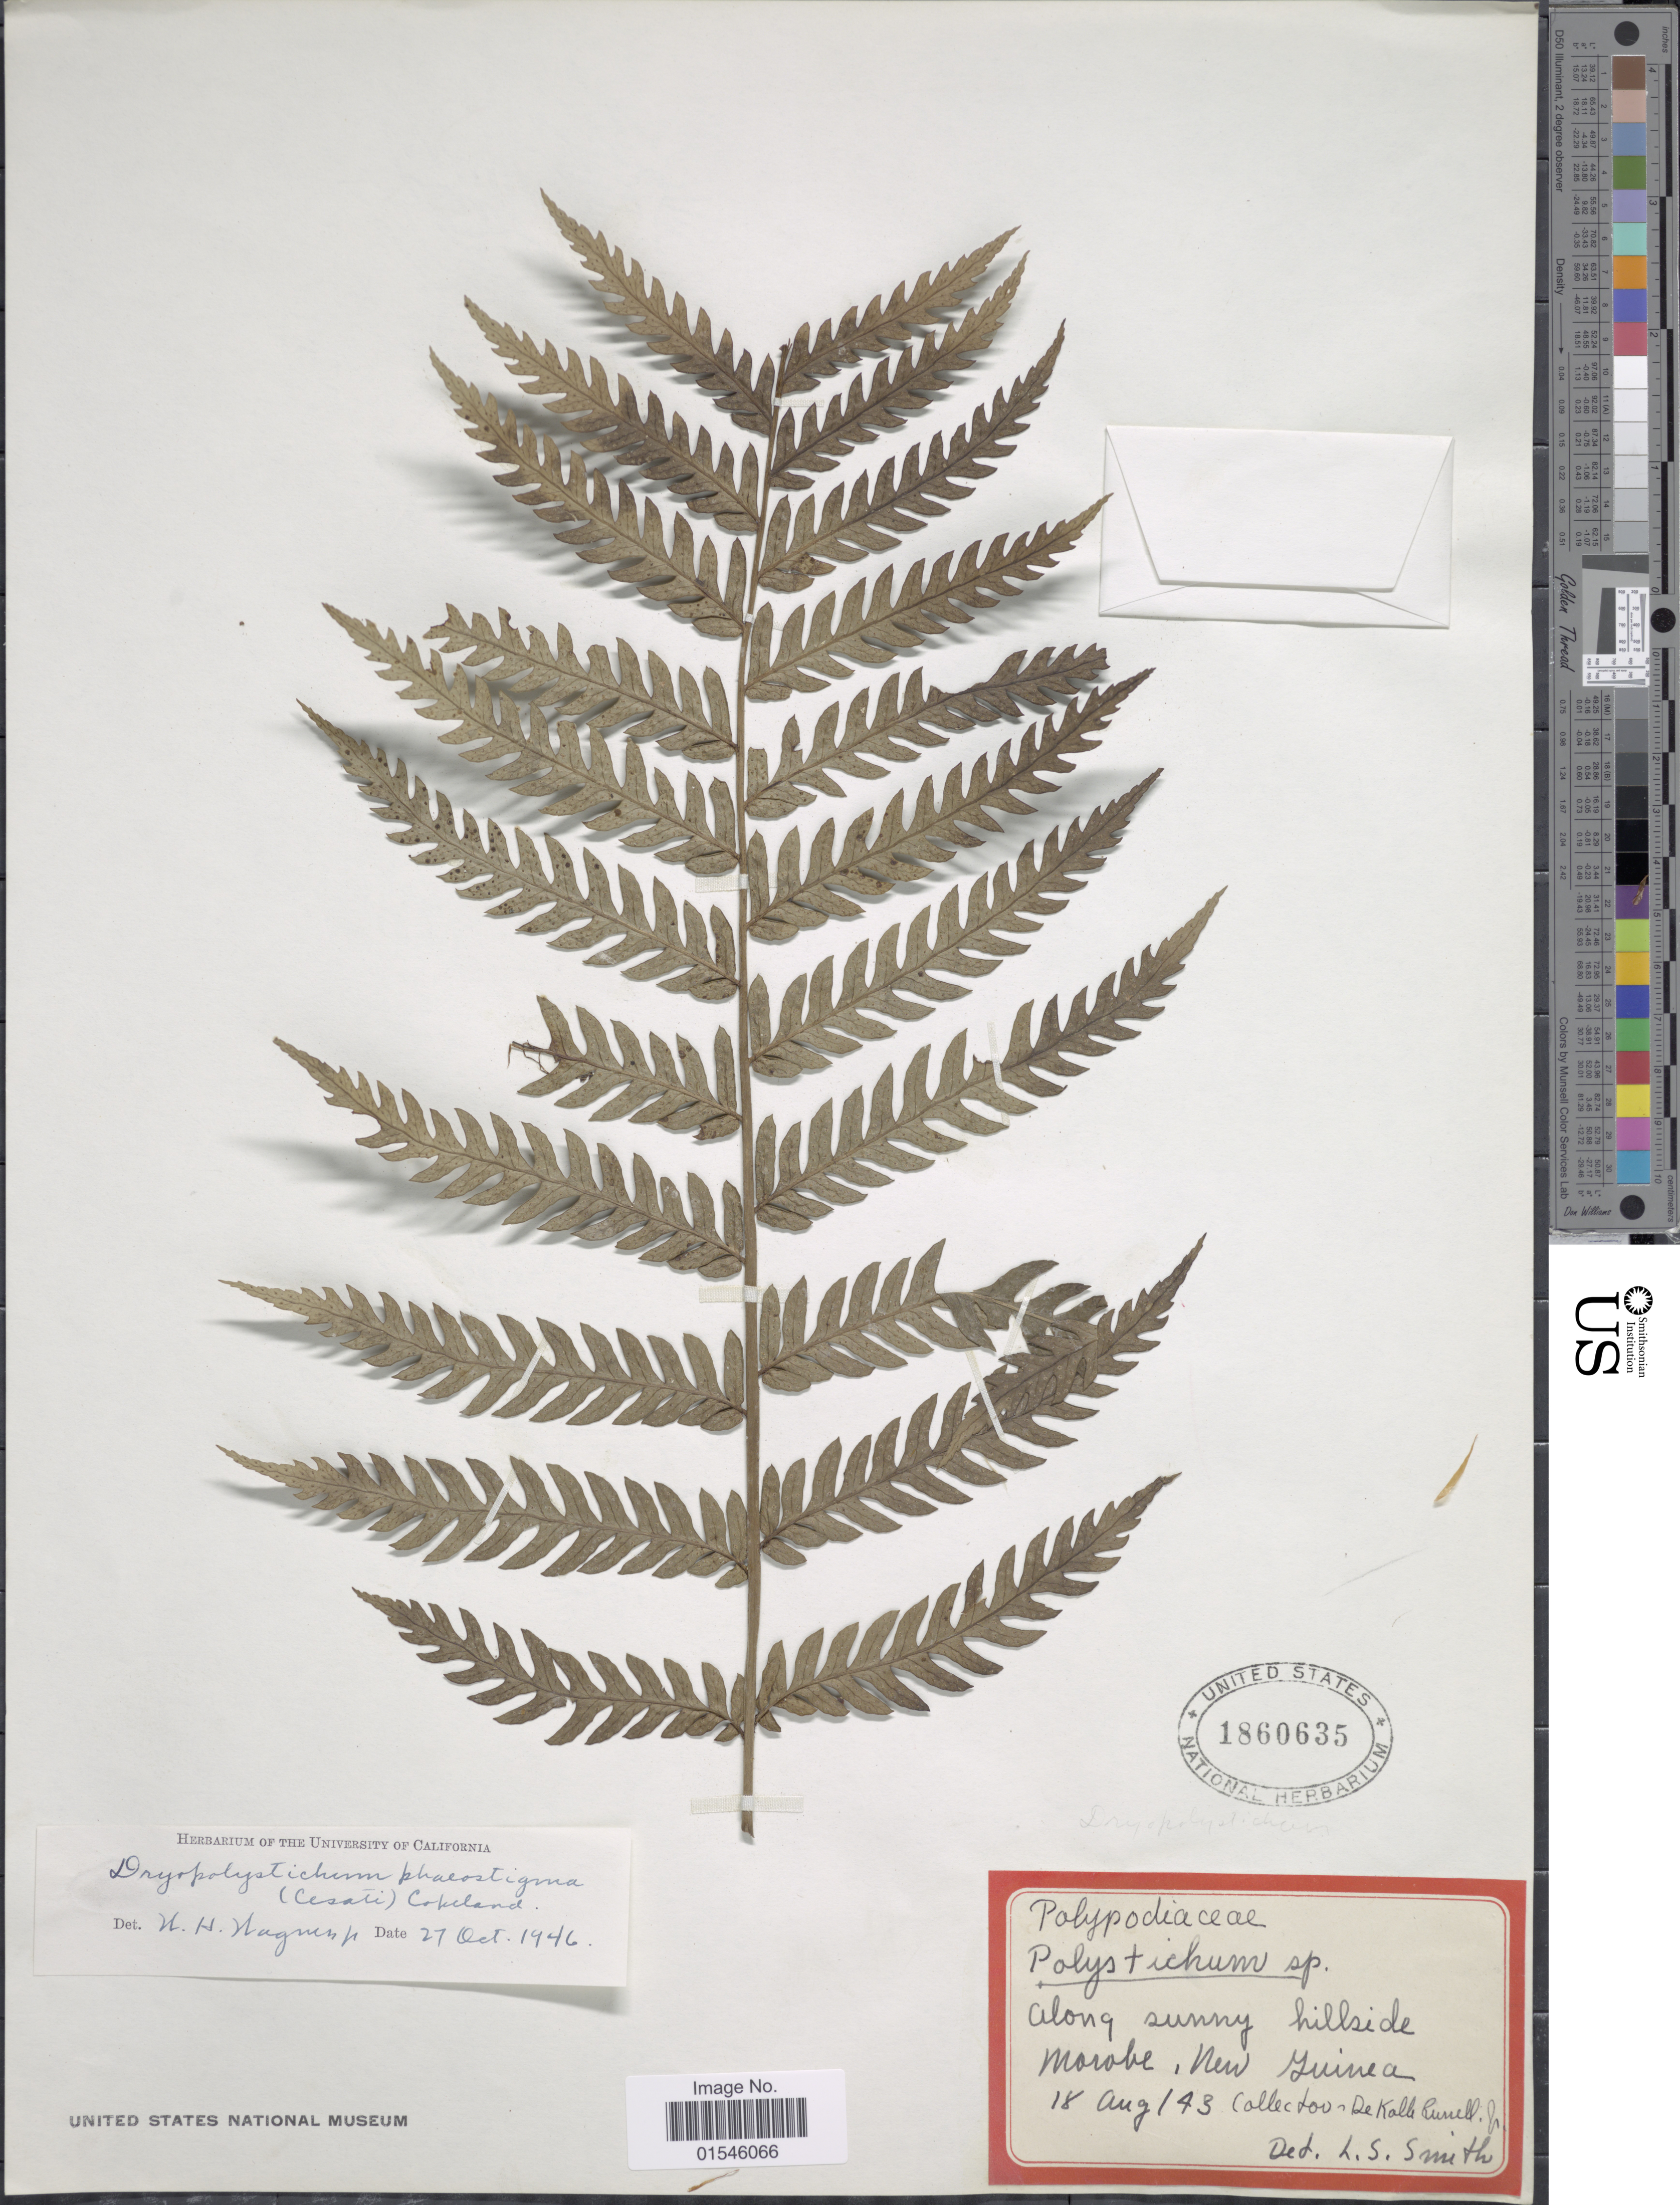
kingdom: Plantae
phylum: Tracheophyta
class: Polypodiopsida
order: Polypodiales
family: Lomariopsidaceae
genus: Dryopolystichum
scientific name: Dryopolystichum phaeostigma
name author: (Ces.) Copel.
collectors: D. K. Russell Jr.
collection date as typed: Transcribed d/m/y: 18/8/43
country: Papua New Guinea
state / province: Morobe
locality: Along sunny hillside Morobe, New Guinea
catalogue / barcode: US 1860635